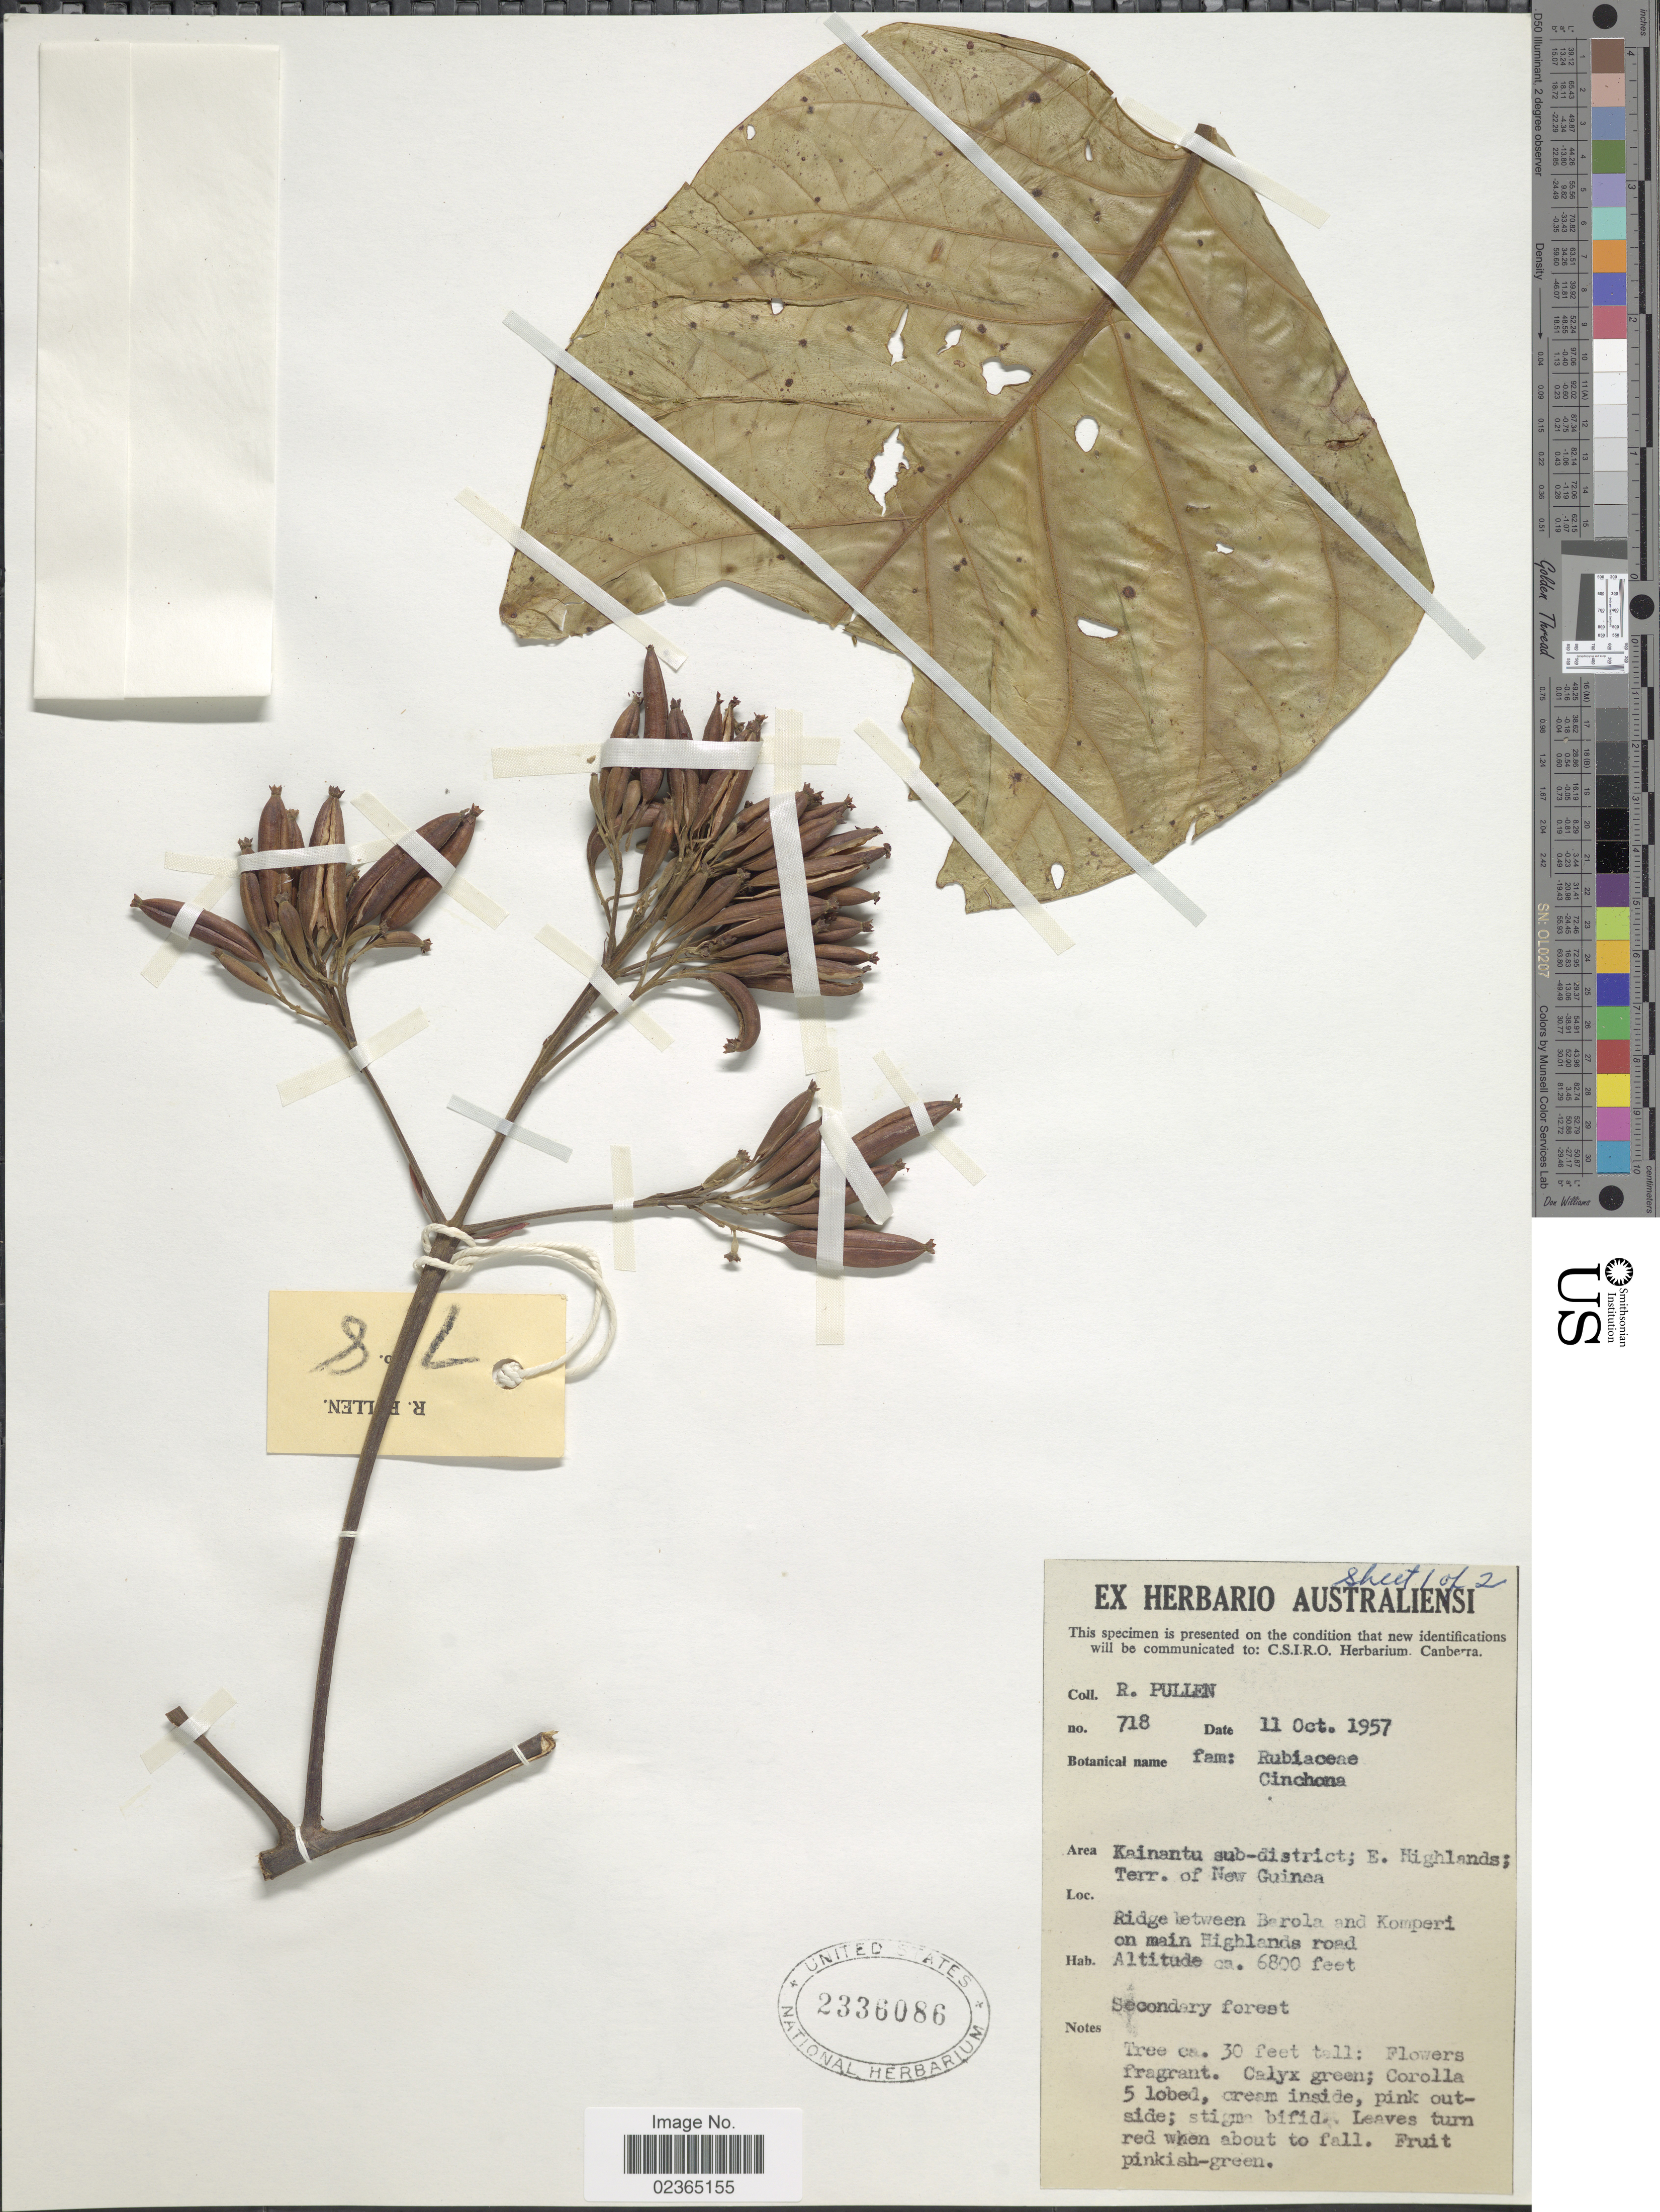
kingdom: Plantae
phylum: Tracheophyta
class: Magnoliopsida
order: Gentianales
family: Rubiaceae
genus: Cinchona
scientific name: Cinchona pubescens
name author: Vahl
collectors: R. Pullen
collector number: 718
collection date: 1957-10-11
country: Papua New Guinea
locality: Kainantu sub-district; E. Highlands; Terr. of New Guinea, Ridge between Berola and Komperi on main Highlands road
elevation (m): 2073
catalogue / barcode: US 2336086